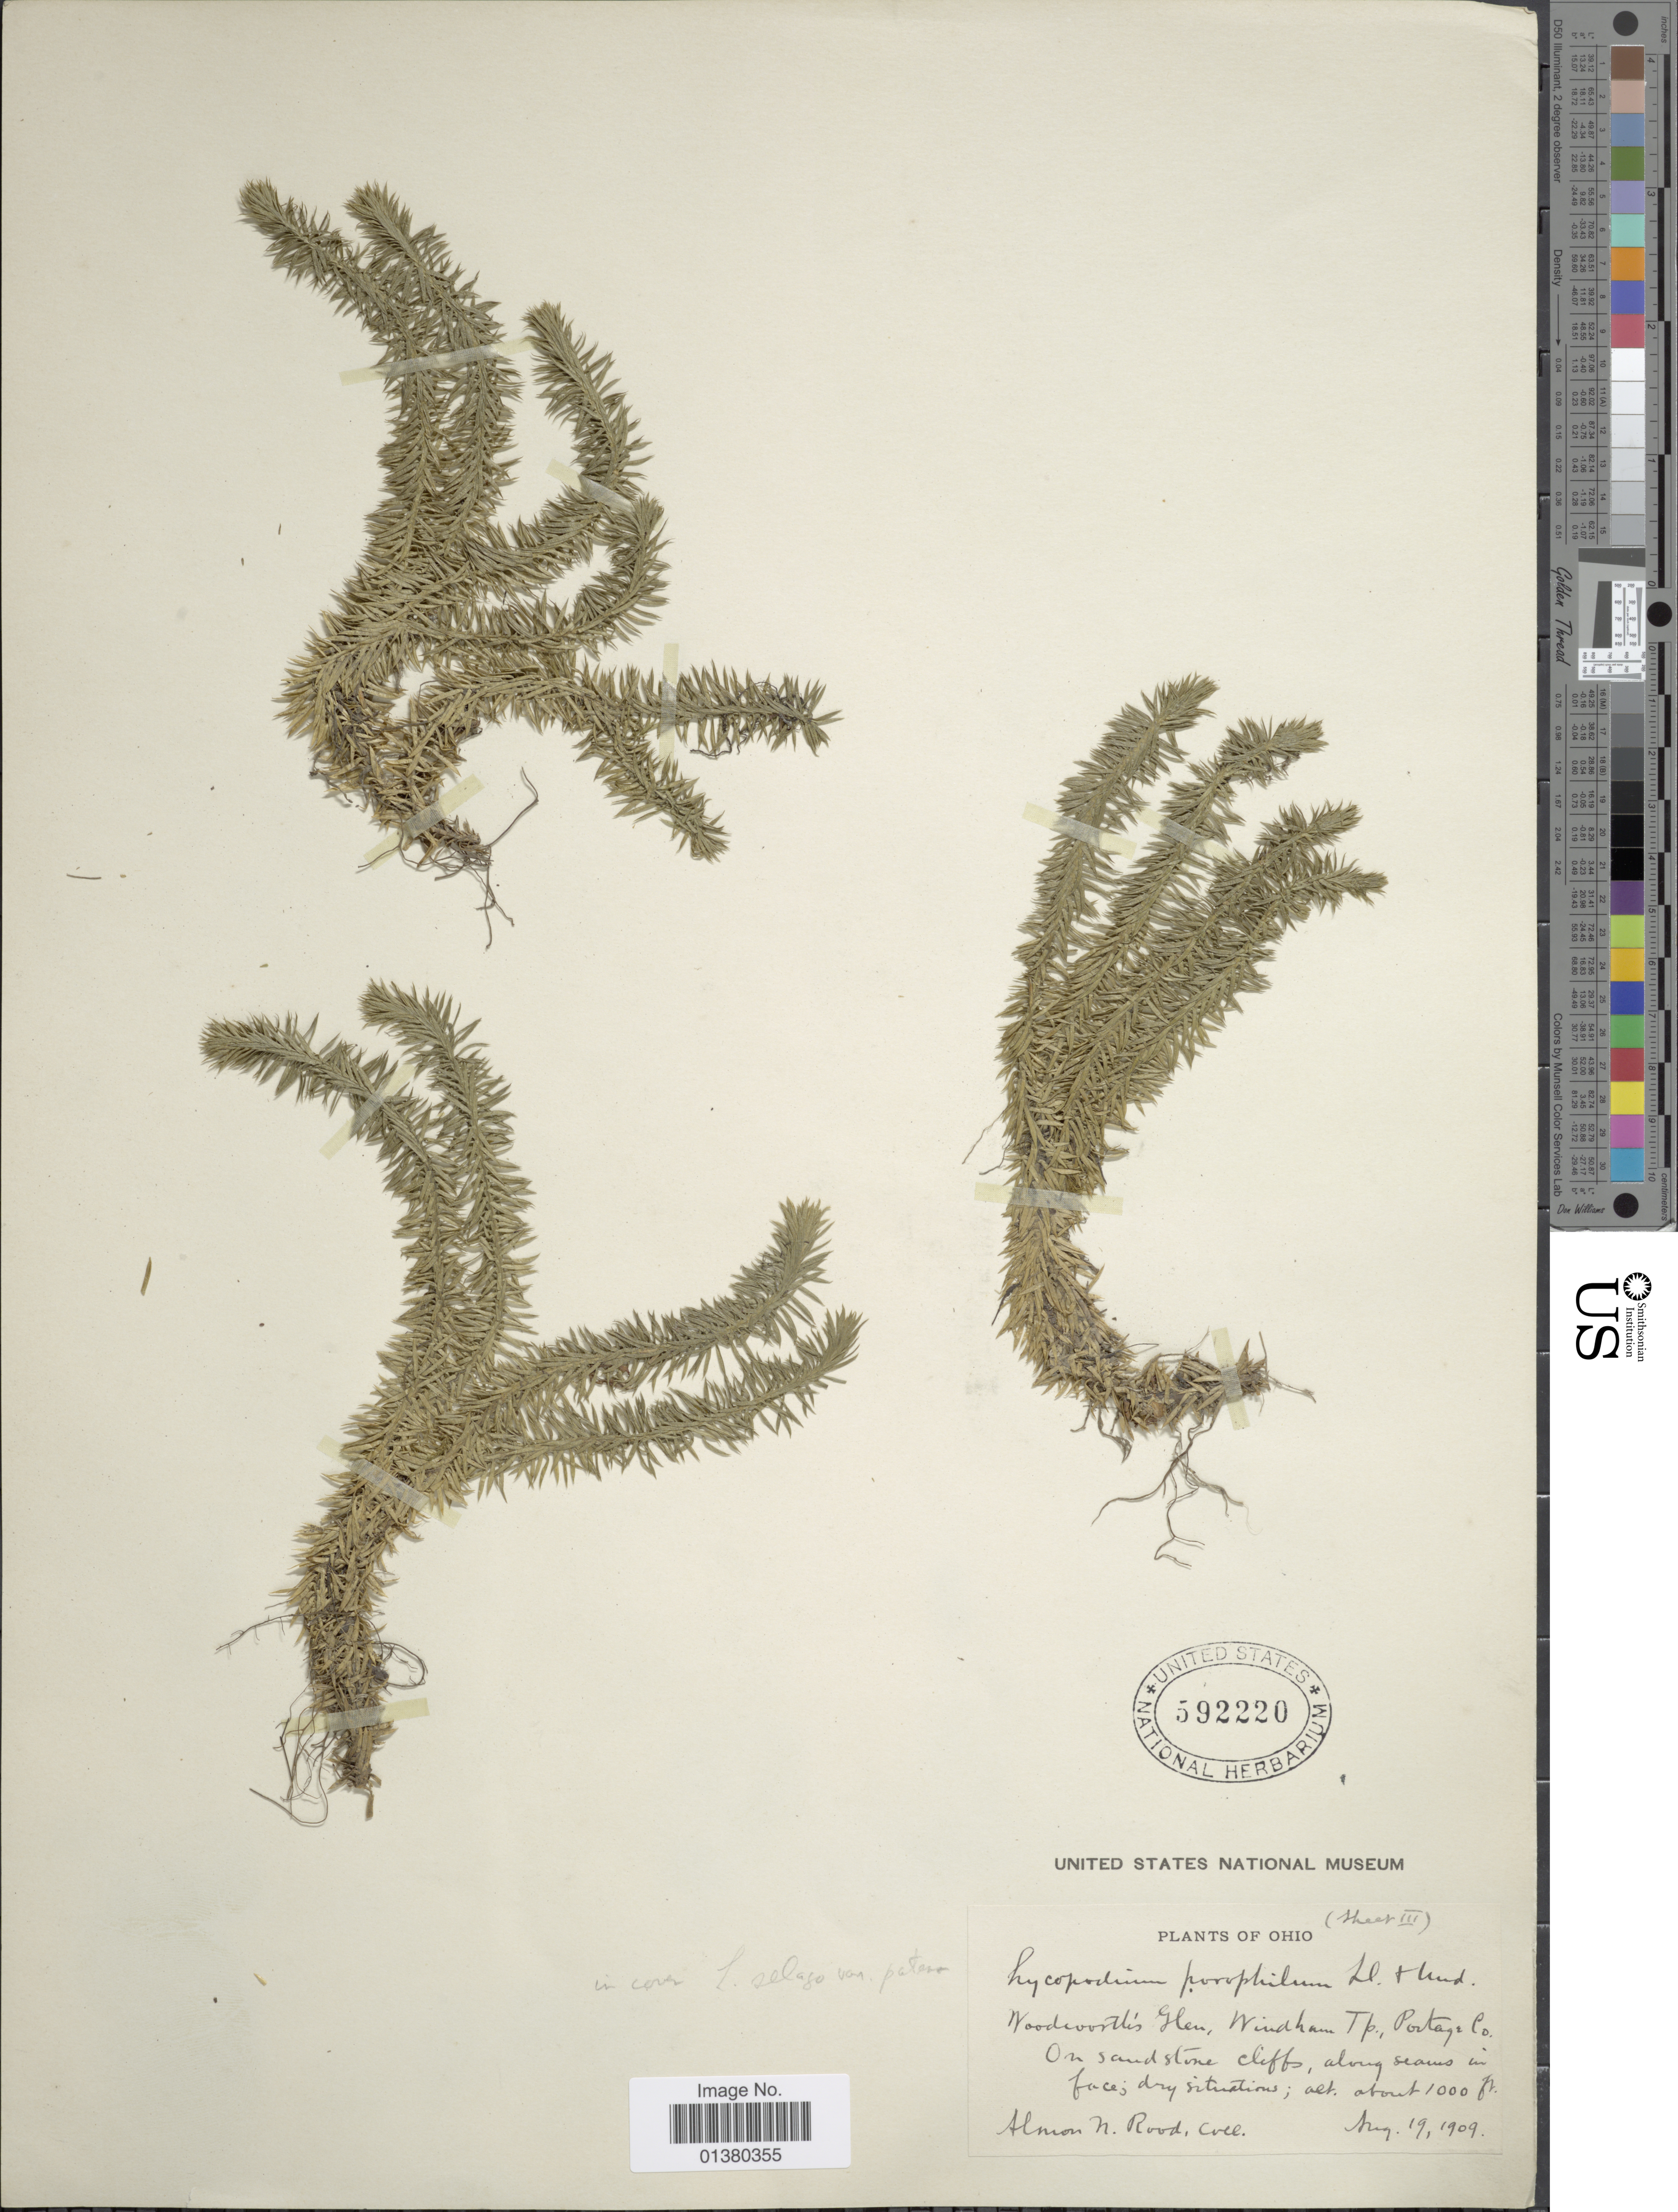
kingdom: Plantae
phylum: Tracheophyta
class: Lycopodiopsida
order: Lycopodiales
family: Lycopodiaceae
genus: Huperzia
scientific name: Huperzia porophila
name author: (F.E. Lloyd & Underw.) Holub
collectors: A. Rood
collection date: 1909-08-19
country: United States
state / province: Ohio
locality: Woodworth's Glen, Windham Tp, Portage Co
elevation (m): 305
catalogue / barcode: US 592220